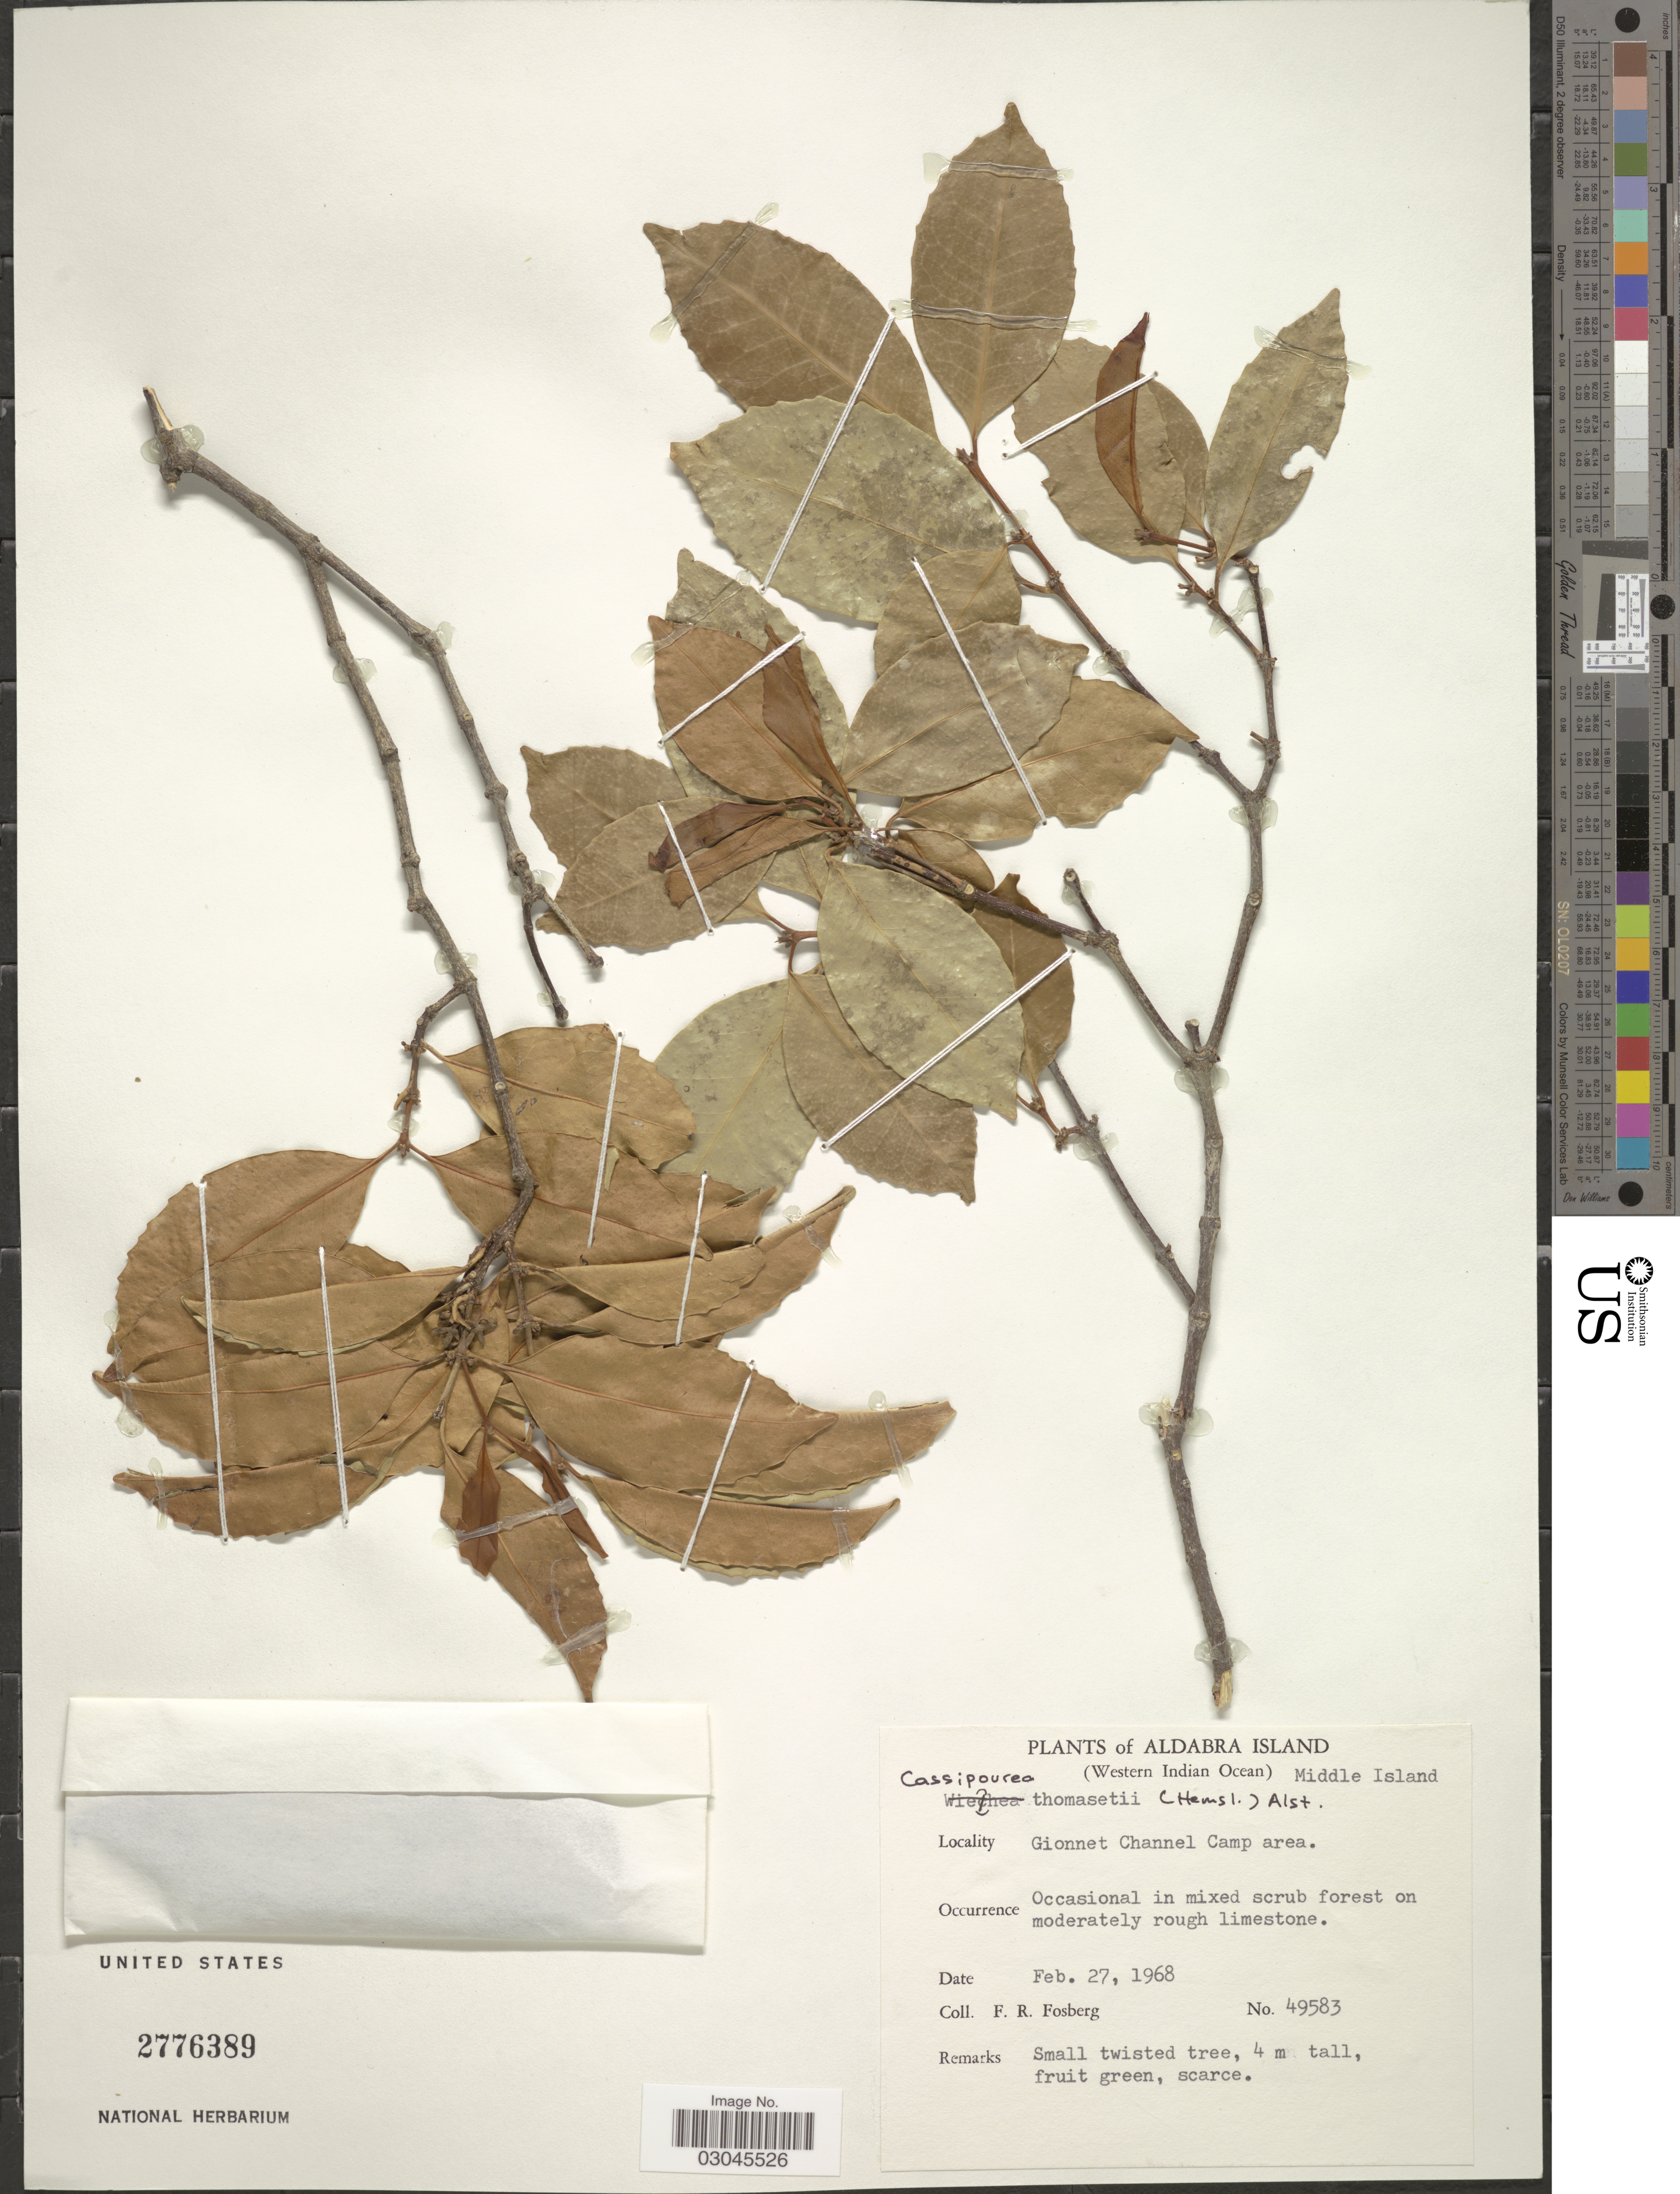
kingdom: Plantae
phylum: Tracheophyta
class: Magnoliopsida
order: Malpighiales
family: Rhizophoraceae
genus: Cassipourea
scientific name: Cassipourea thomassetii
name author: Alston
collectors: F. R. Fosberg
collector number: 49583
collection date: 1968-02-27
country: Seychelles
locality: Aldabra Island (Western Indian Ocean), Middle Island. Gionnet Channel Camp area.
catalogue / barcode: US 2776389